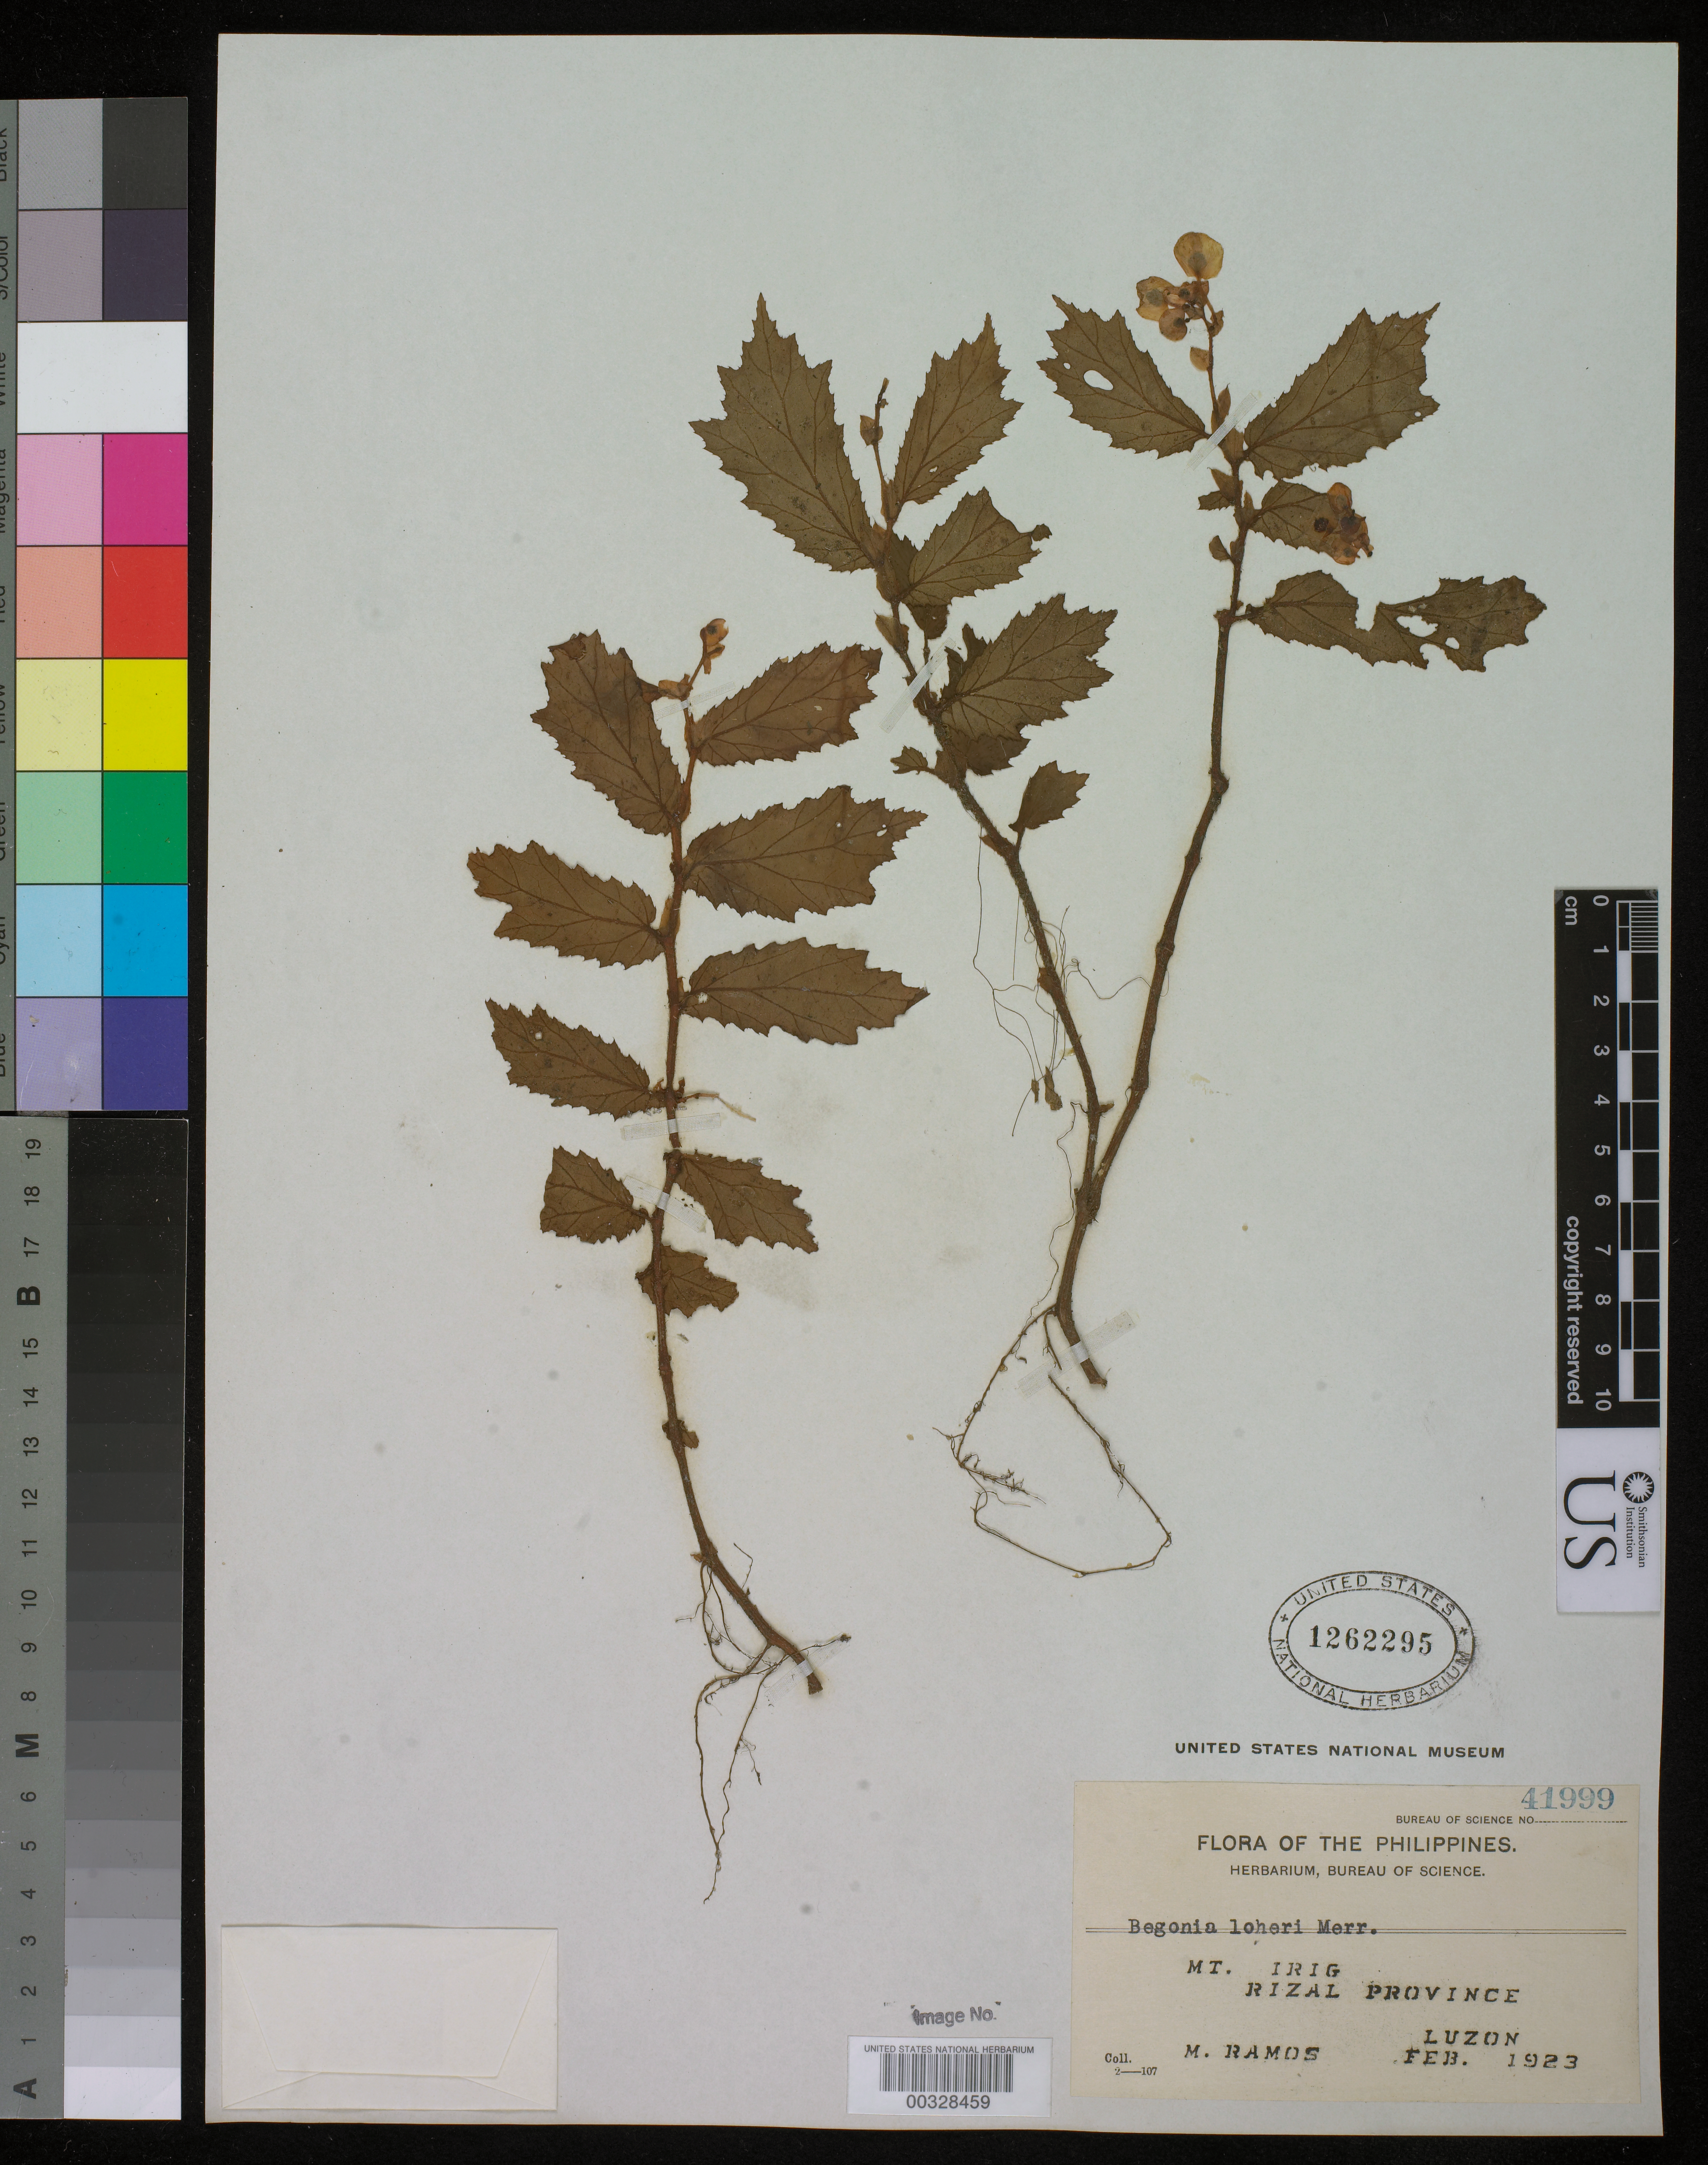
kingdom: Plantae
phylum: Tracheophyta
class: Magnoliopsida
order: Cucurbitales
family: Begoniaceae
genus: Begonia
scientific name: Begonia loheri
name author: Merr.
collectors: M. Ramos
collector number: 41999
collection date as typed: Feb 1923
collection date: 1923-02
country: Philippines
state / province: Calabarzon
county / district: Rizal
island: Luzon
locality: Mt. irig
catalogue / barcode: US 1262295